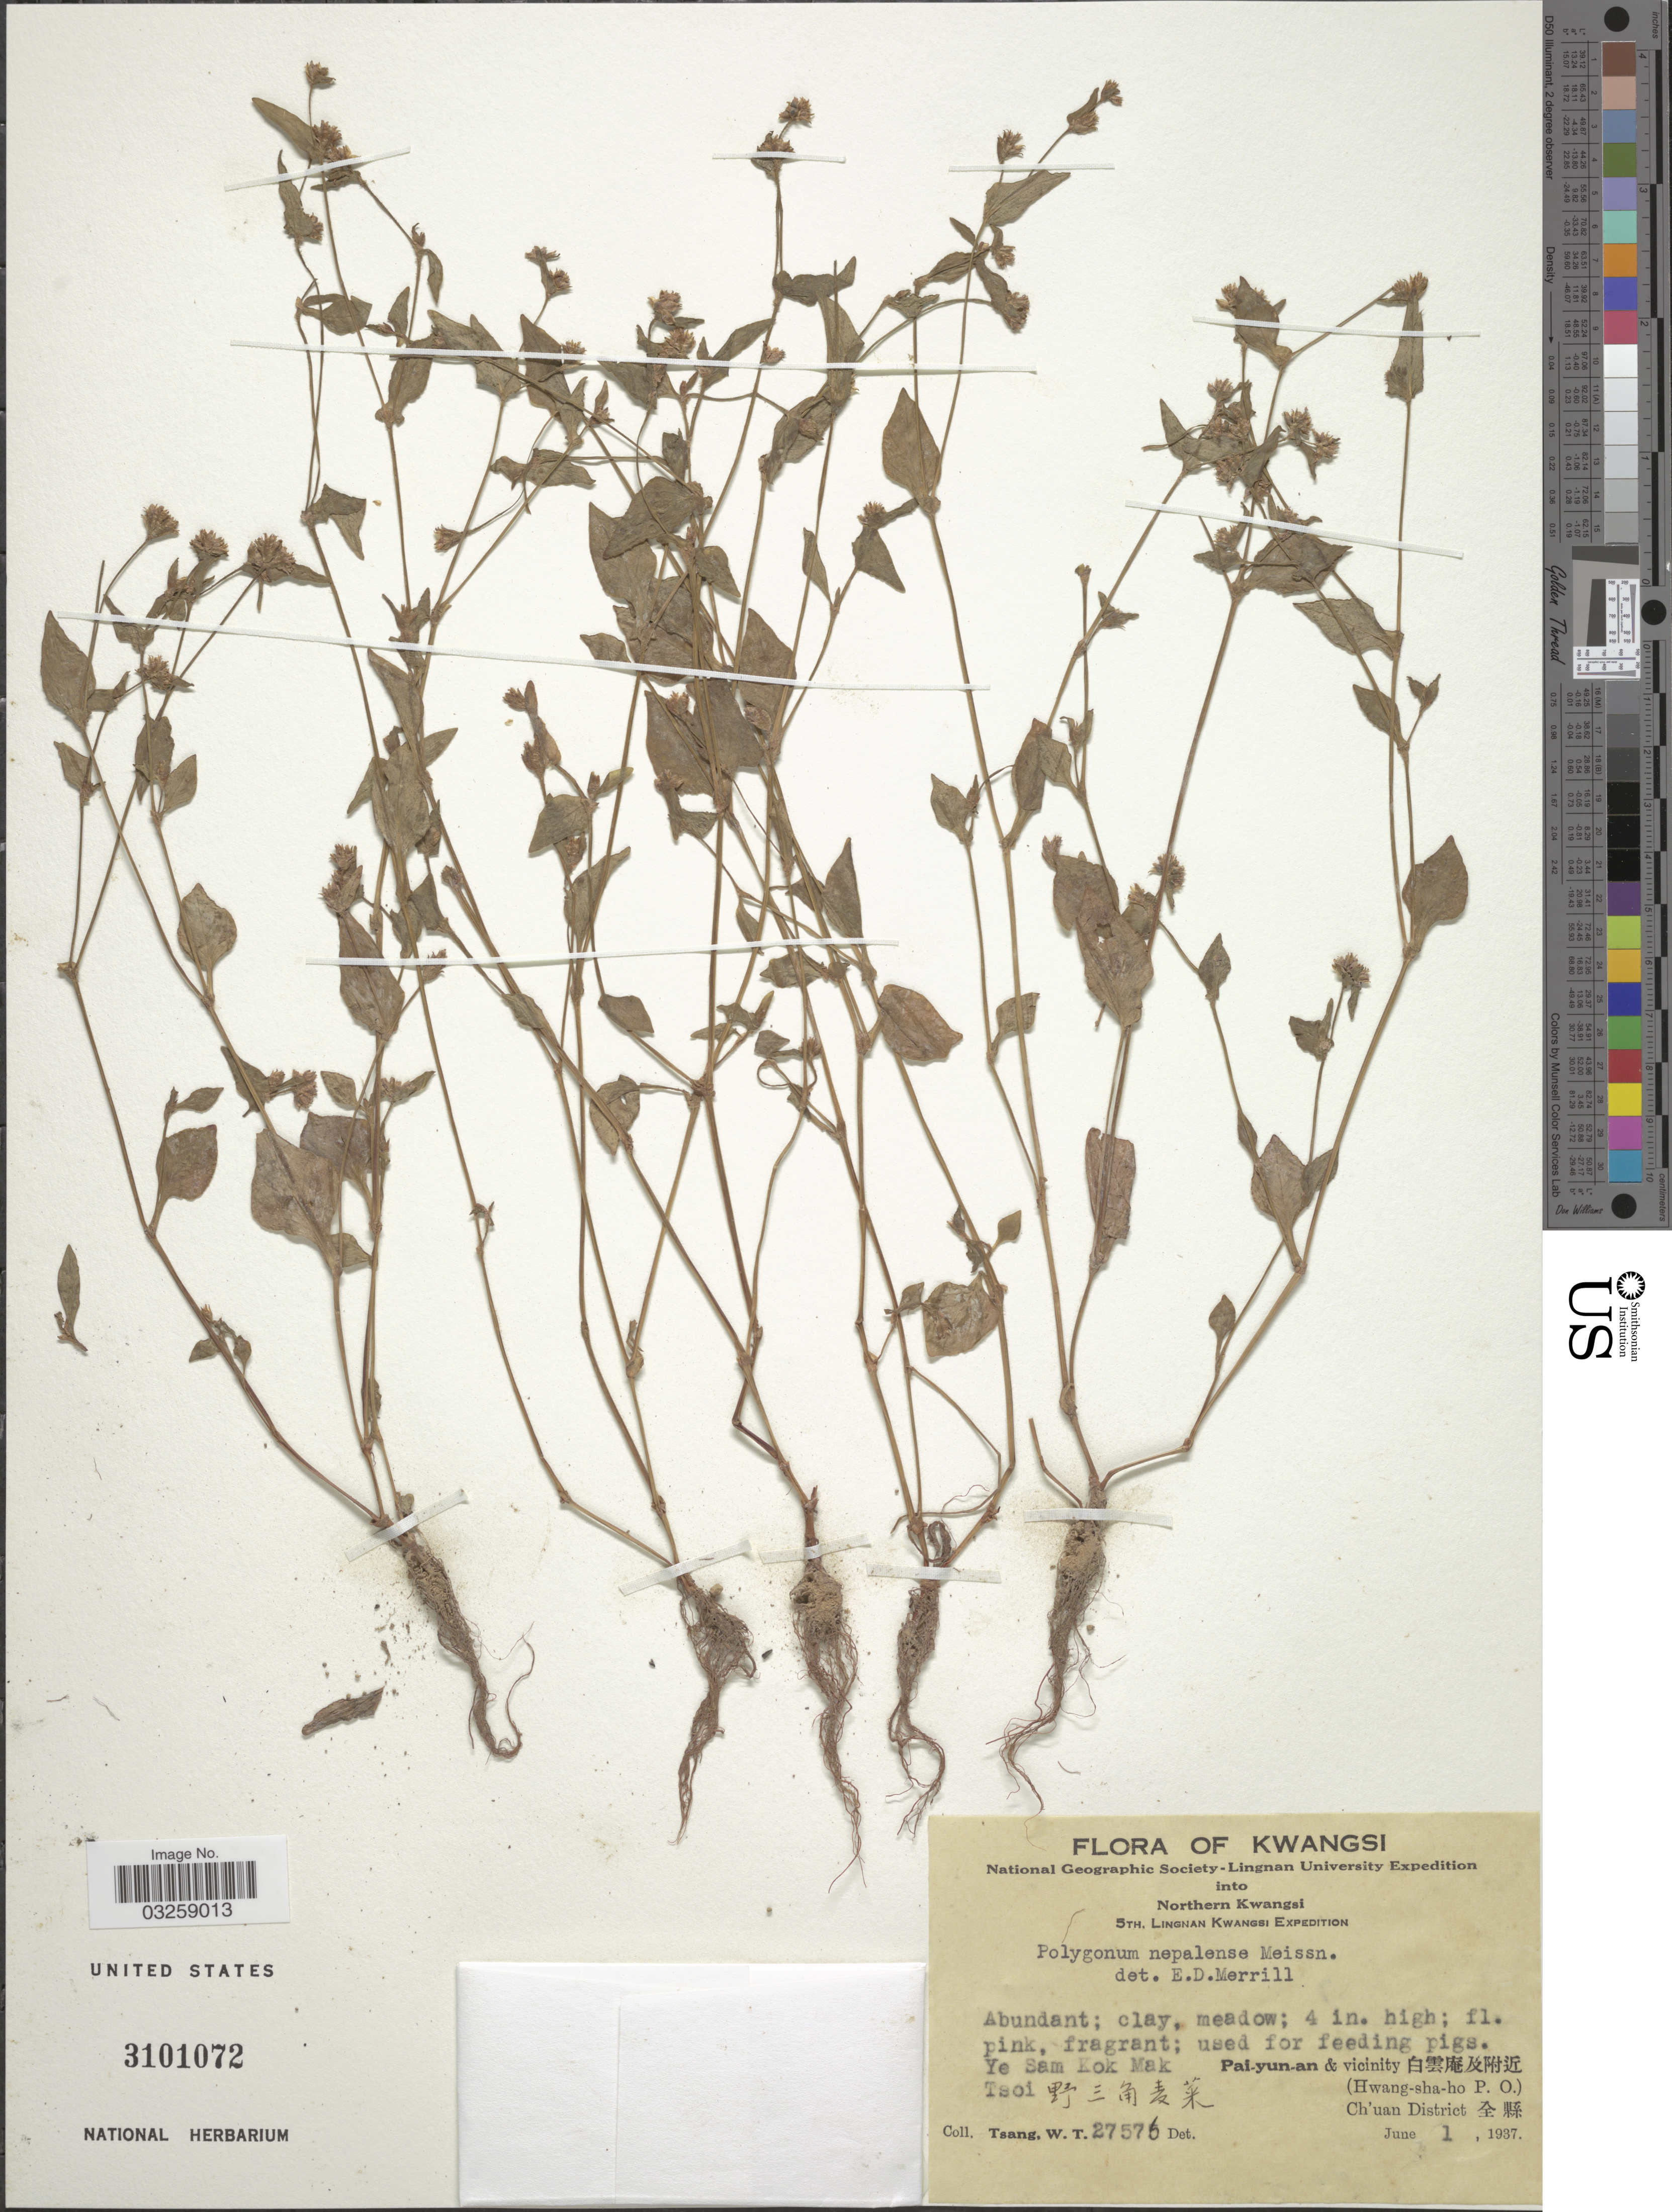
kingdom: Plantae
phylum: Tracheophyta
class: Magnoliopsida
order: Caryophyllales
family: Polygonaceae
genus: Polygonum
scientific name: Polygonum nepalense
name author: Meisn.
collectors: W. T. Tsang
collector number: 27576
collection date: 1937-06-01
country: China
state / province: Guangxi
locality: Kwangsi. Northern Kwangsi. Ye Sam Kok Mak. Tsoi X. Pai-yun-an & vicinity X. (Hwang-sha-ho P.O.). Ch'uan District X.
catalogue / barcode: US 3101072